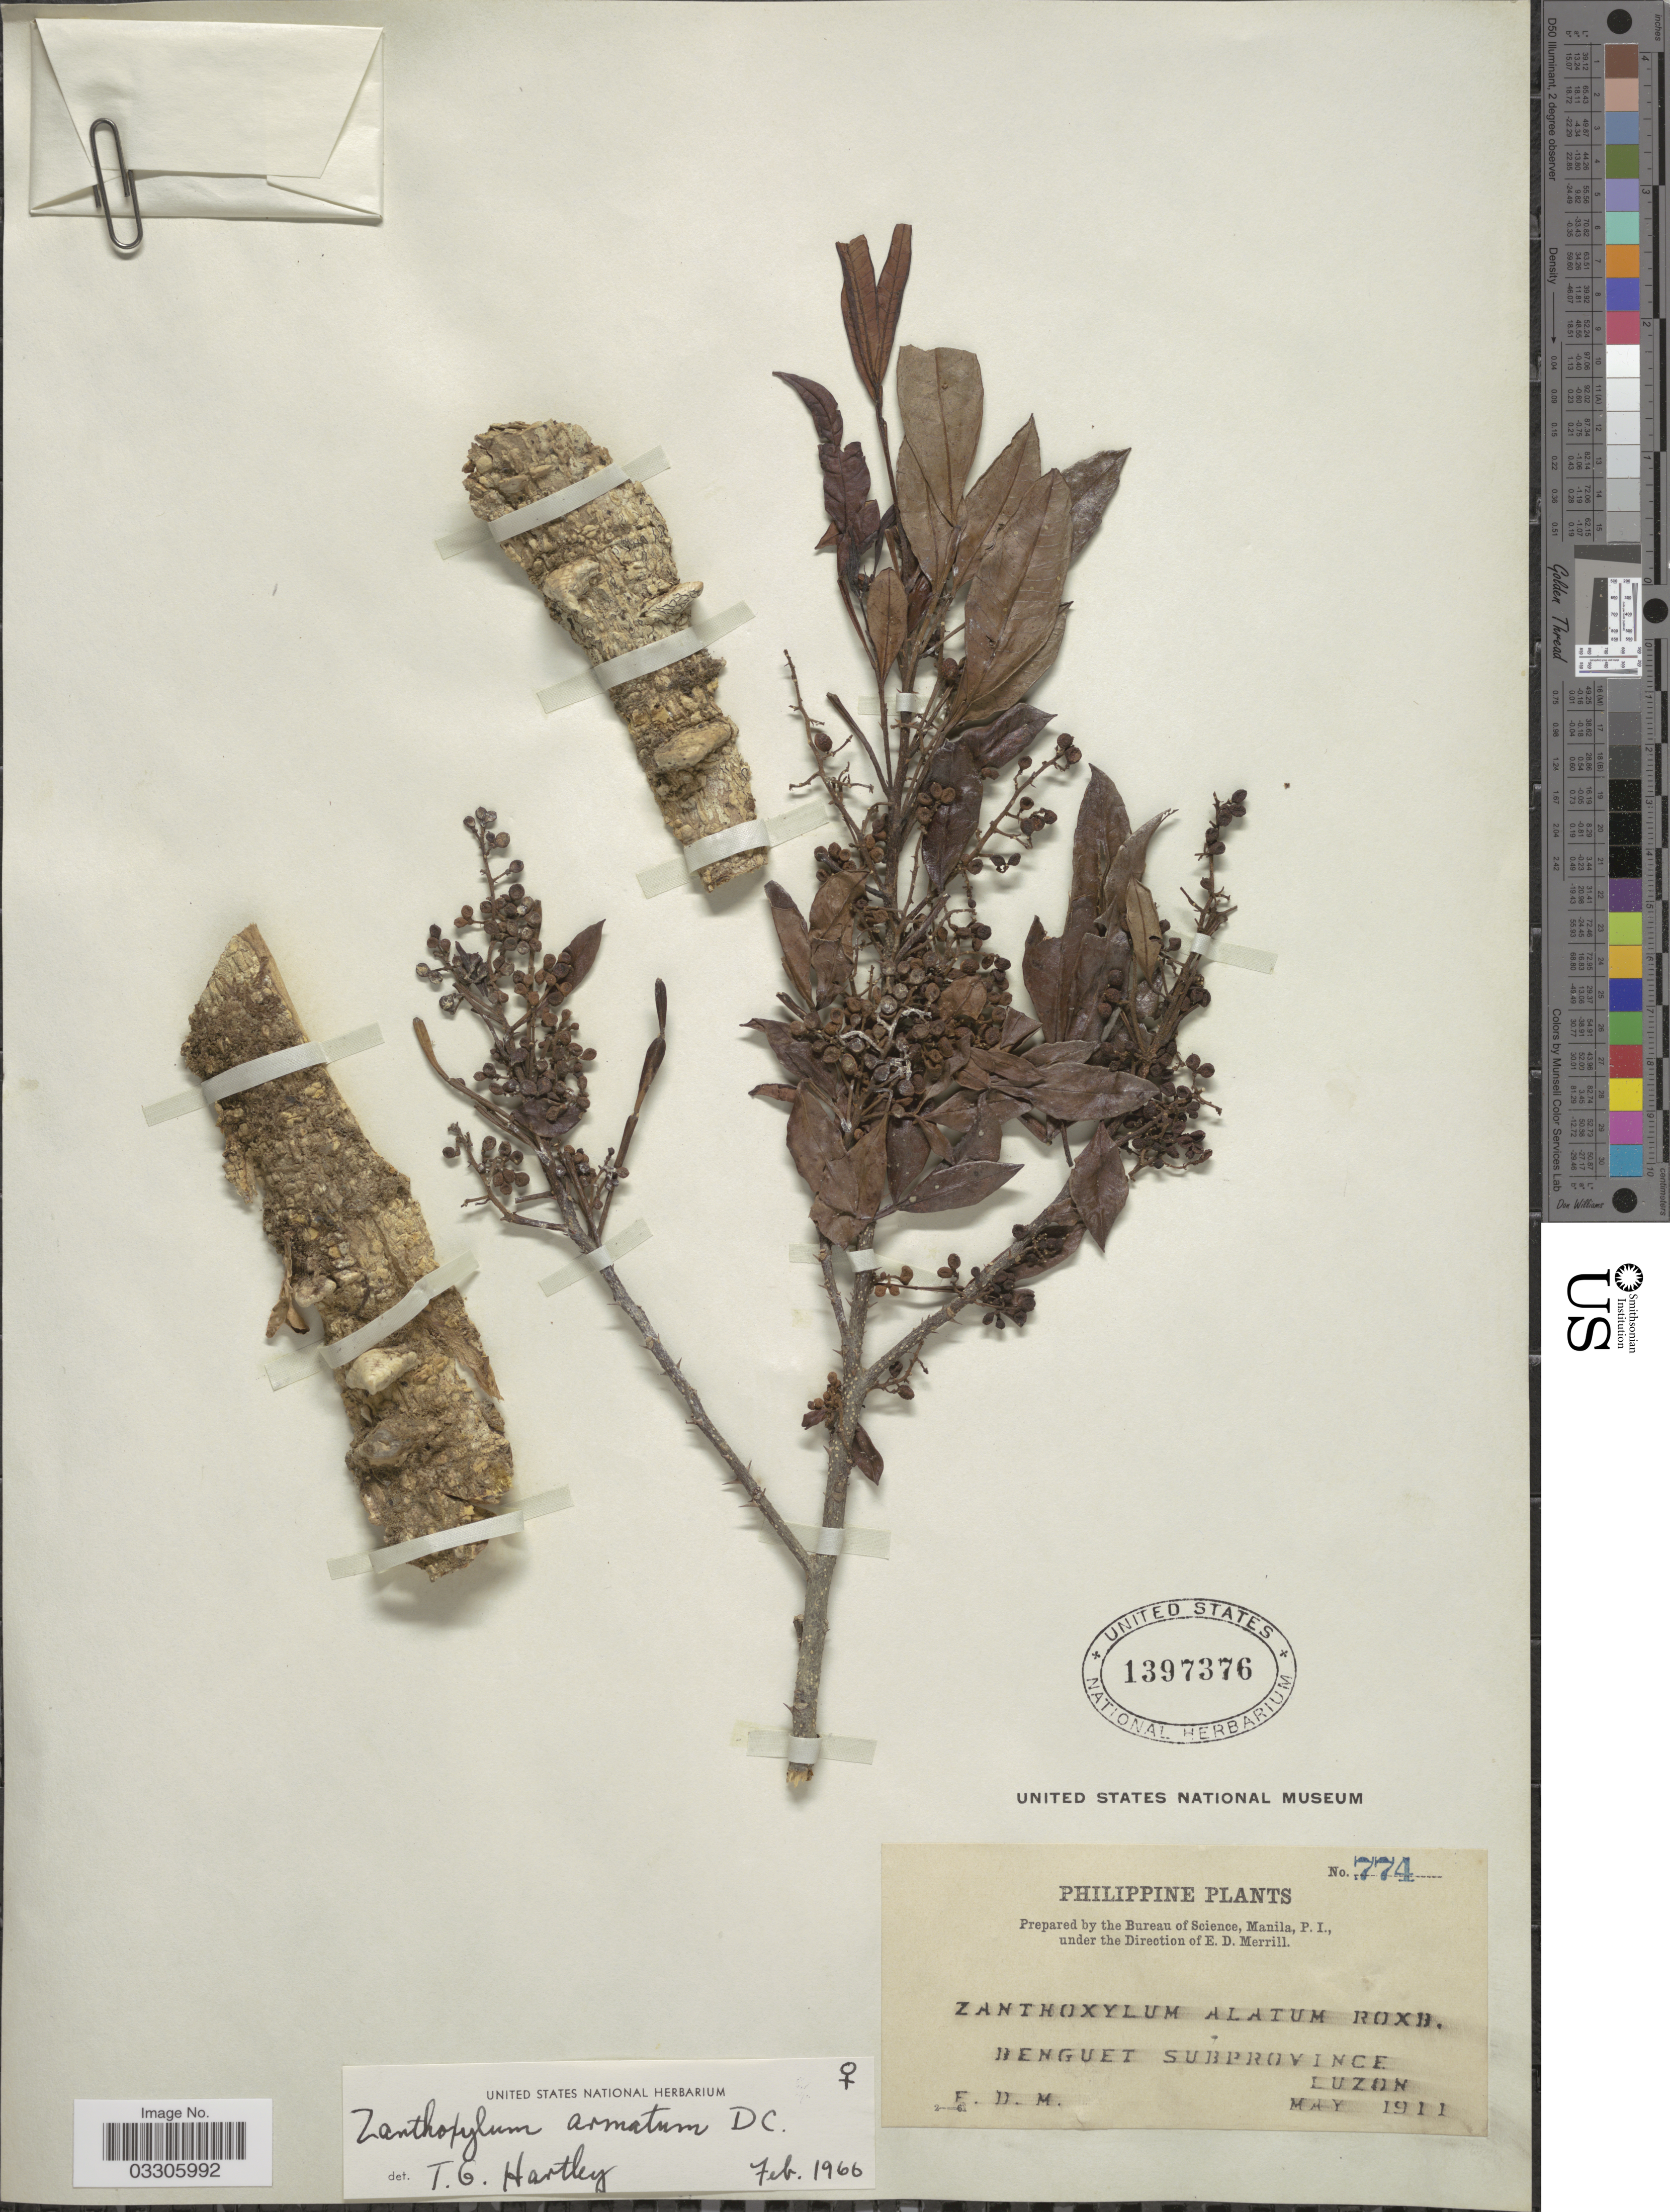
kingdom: Plantae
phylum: Tracheophyta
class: Magnoliopsida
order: Sapindales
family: Rutaceae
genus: Zanthoxylum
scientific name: Zanthoxylum armatum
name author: DC.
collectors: E. D. Merrill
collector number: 774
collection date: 1911-05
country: Philippines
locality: Benguet Subprovince, Luzon.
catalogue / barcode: US 1397376